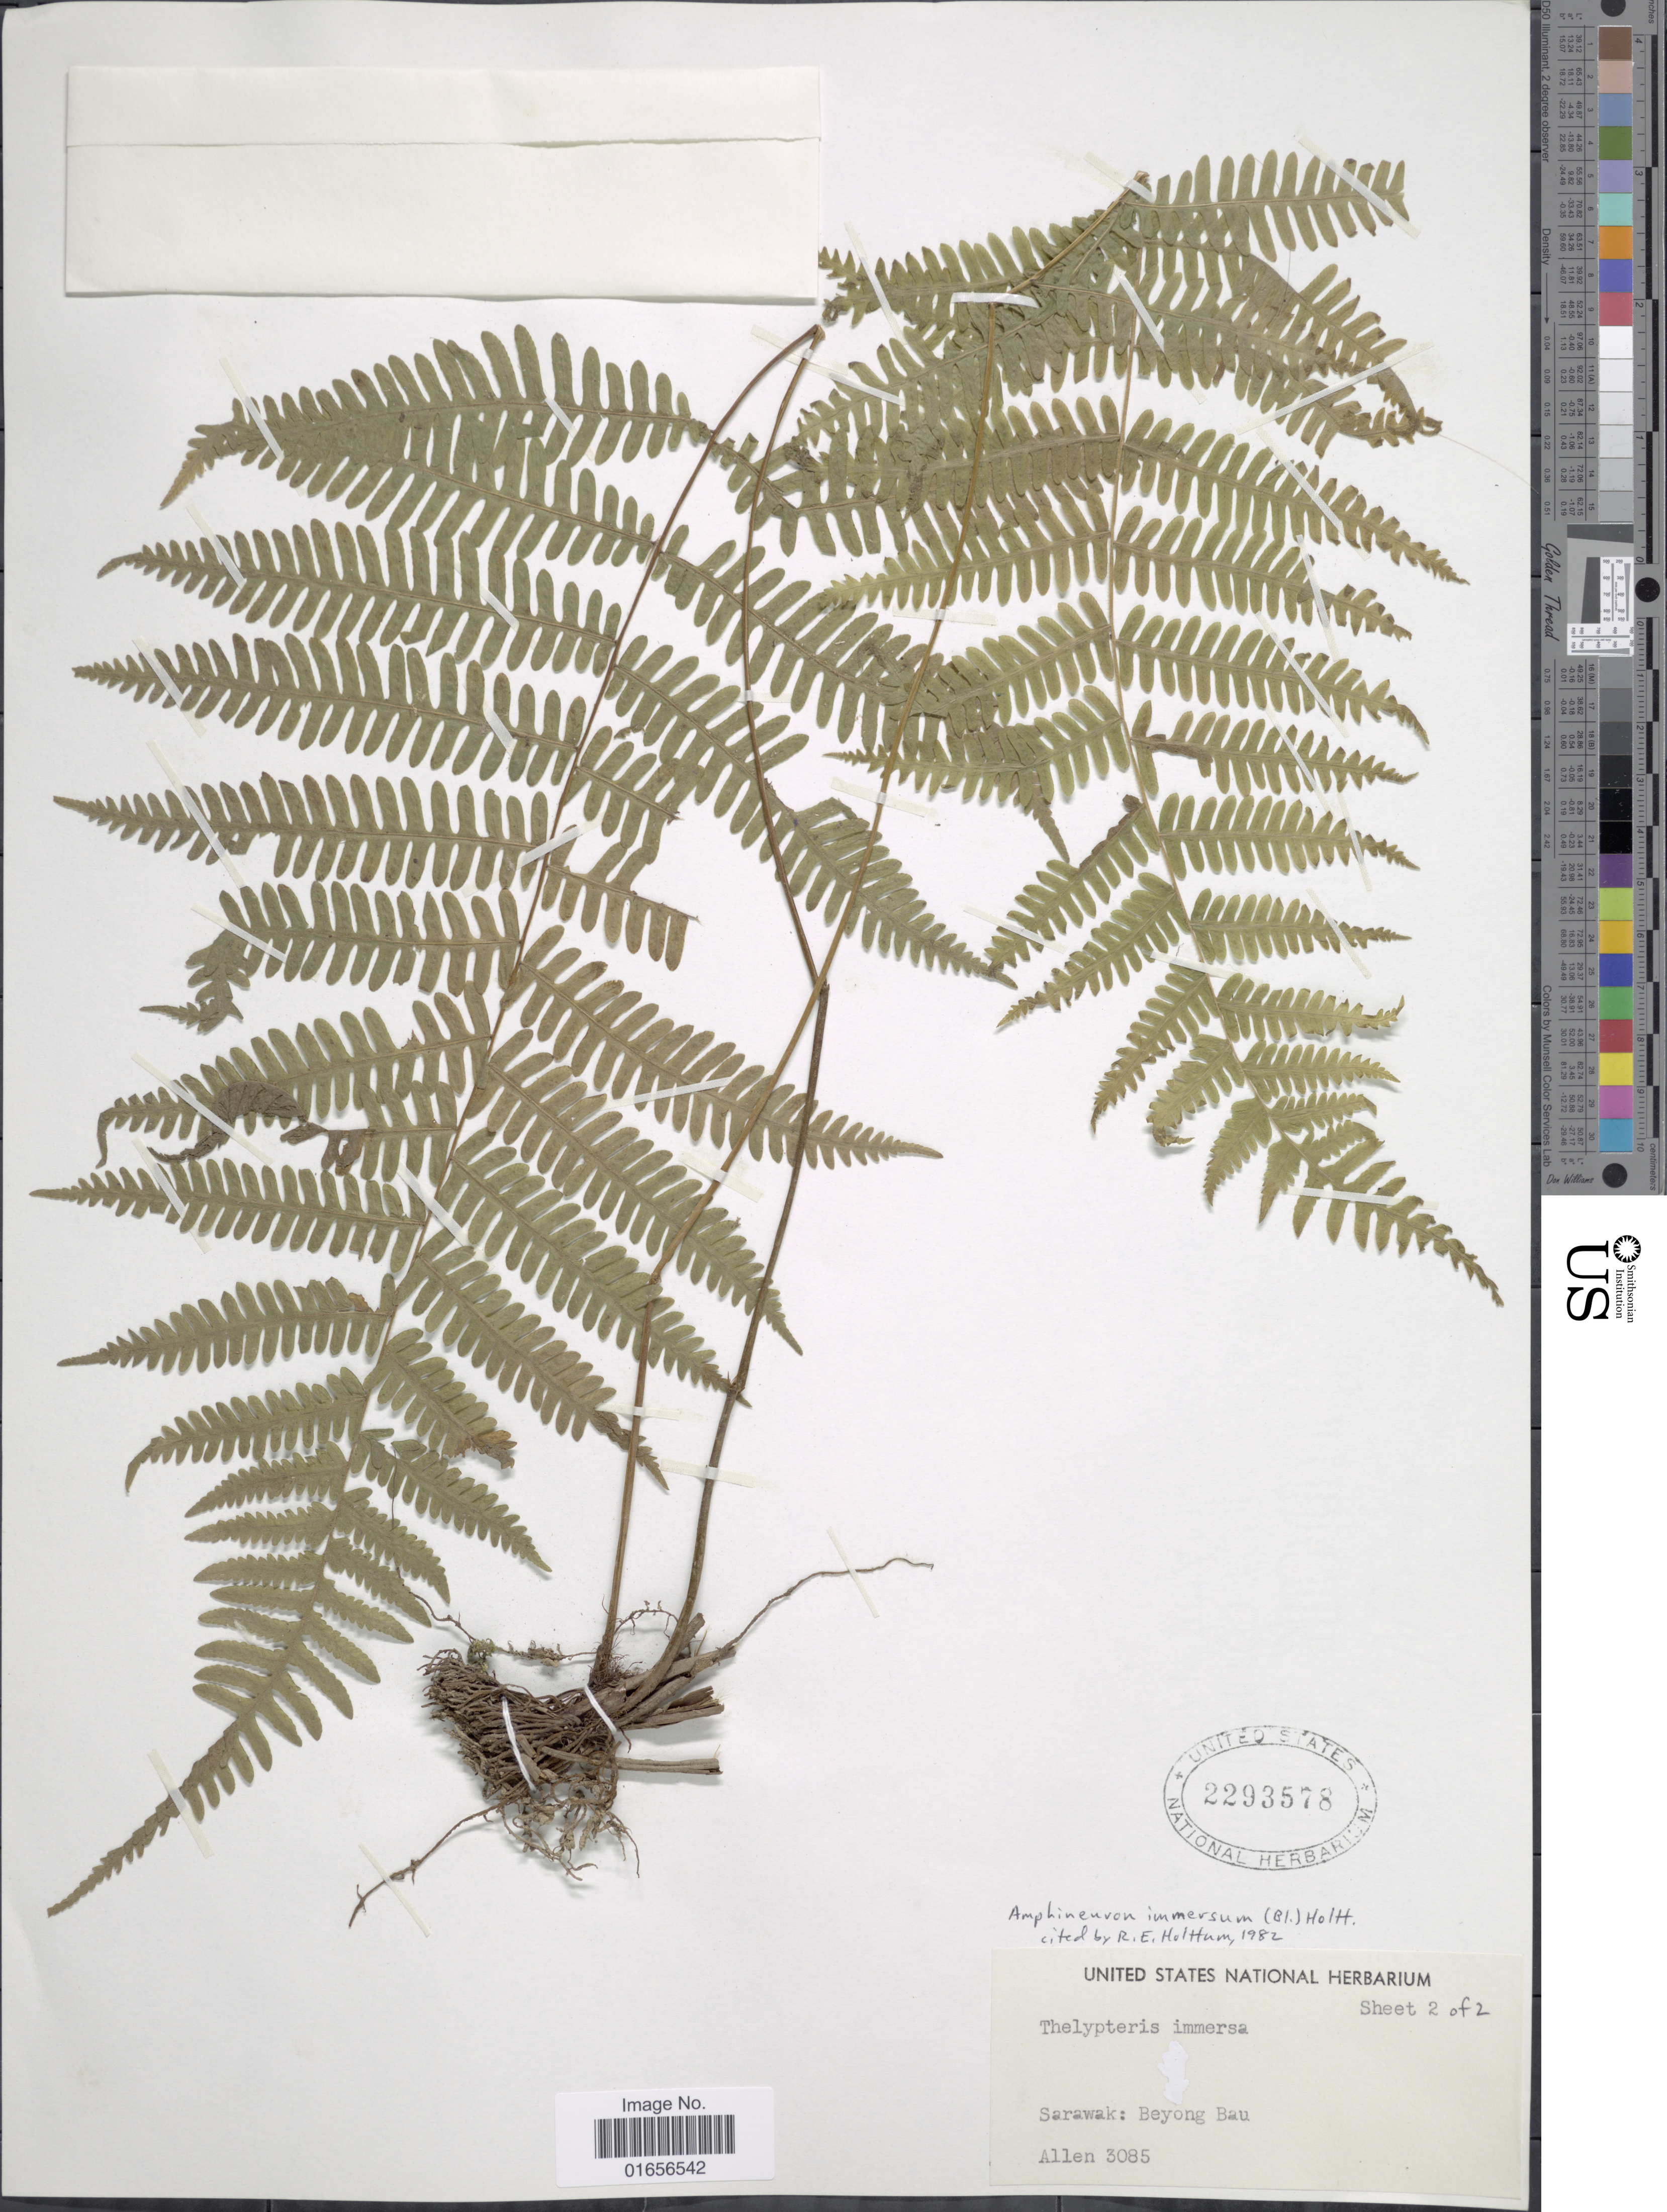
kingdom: Plantae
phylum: Tracheophyta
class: Polypodiopsida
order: Polypodiales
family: Thelypteridaceae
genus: Amphineuron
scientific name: Amphineuron immersum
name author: (Blume) Holttum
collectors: -- Allen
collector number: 3085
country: Malaysia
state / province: Sarawak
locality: Sarawak: Beyong Bau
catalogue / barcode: US 2293578